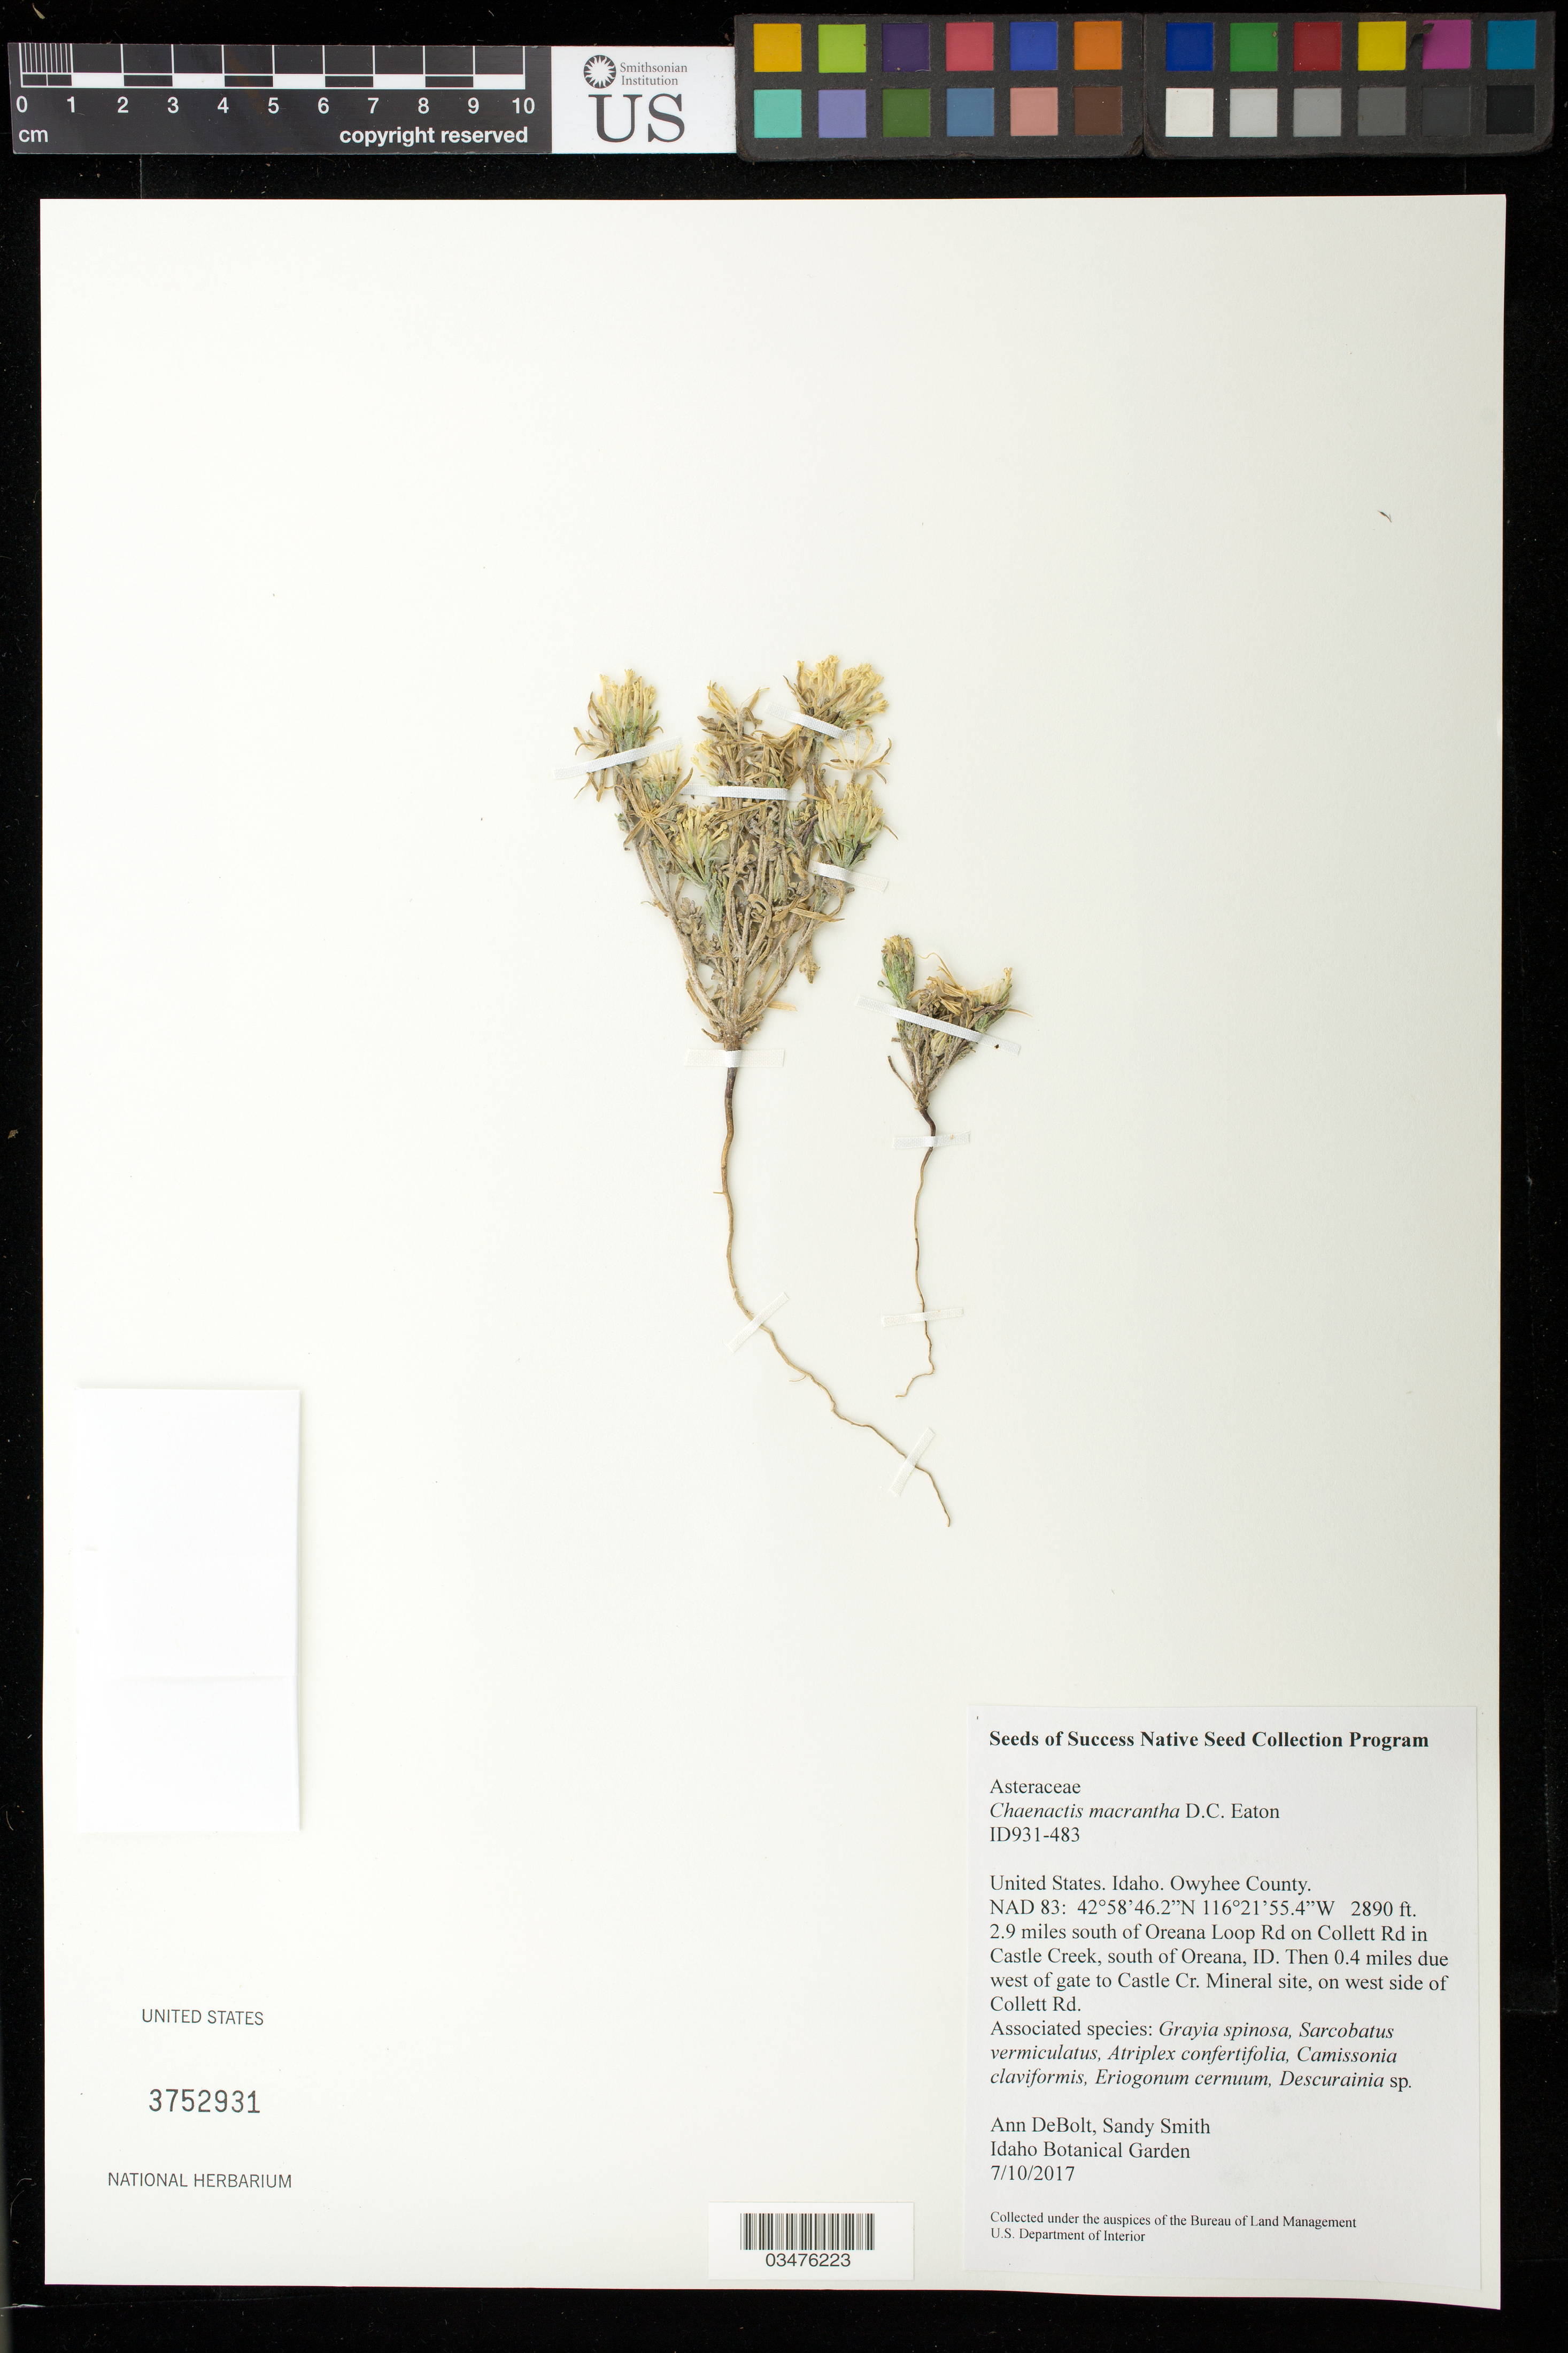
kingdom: Plantae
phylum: Tracheophyta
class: Magnoliopsida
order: Asterales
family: Asteraceae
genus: Chaenactis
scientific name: Chaenactis macrantha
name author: D.C. Eaton in C. King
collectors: A. DeBolt & S. Smith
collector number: ID931-483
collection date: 2017-07-10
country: United States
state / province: Idaho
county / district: Owyhee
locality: Owyhee Field Office, Castle Creek allotment, on west side of Collett Rd.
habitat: Salt desert shrub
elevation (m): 881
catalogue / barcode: US 3752931